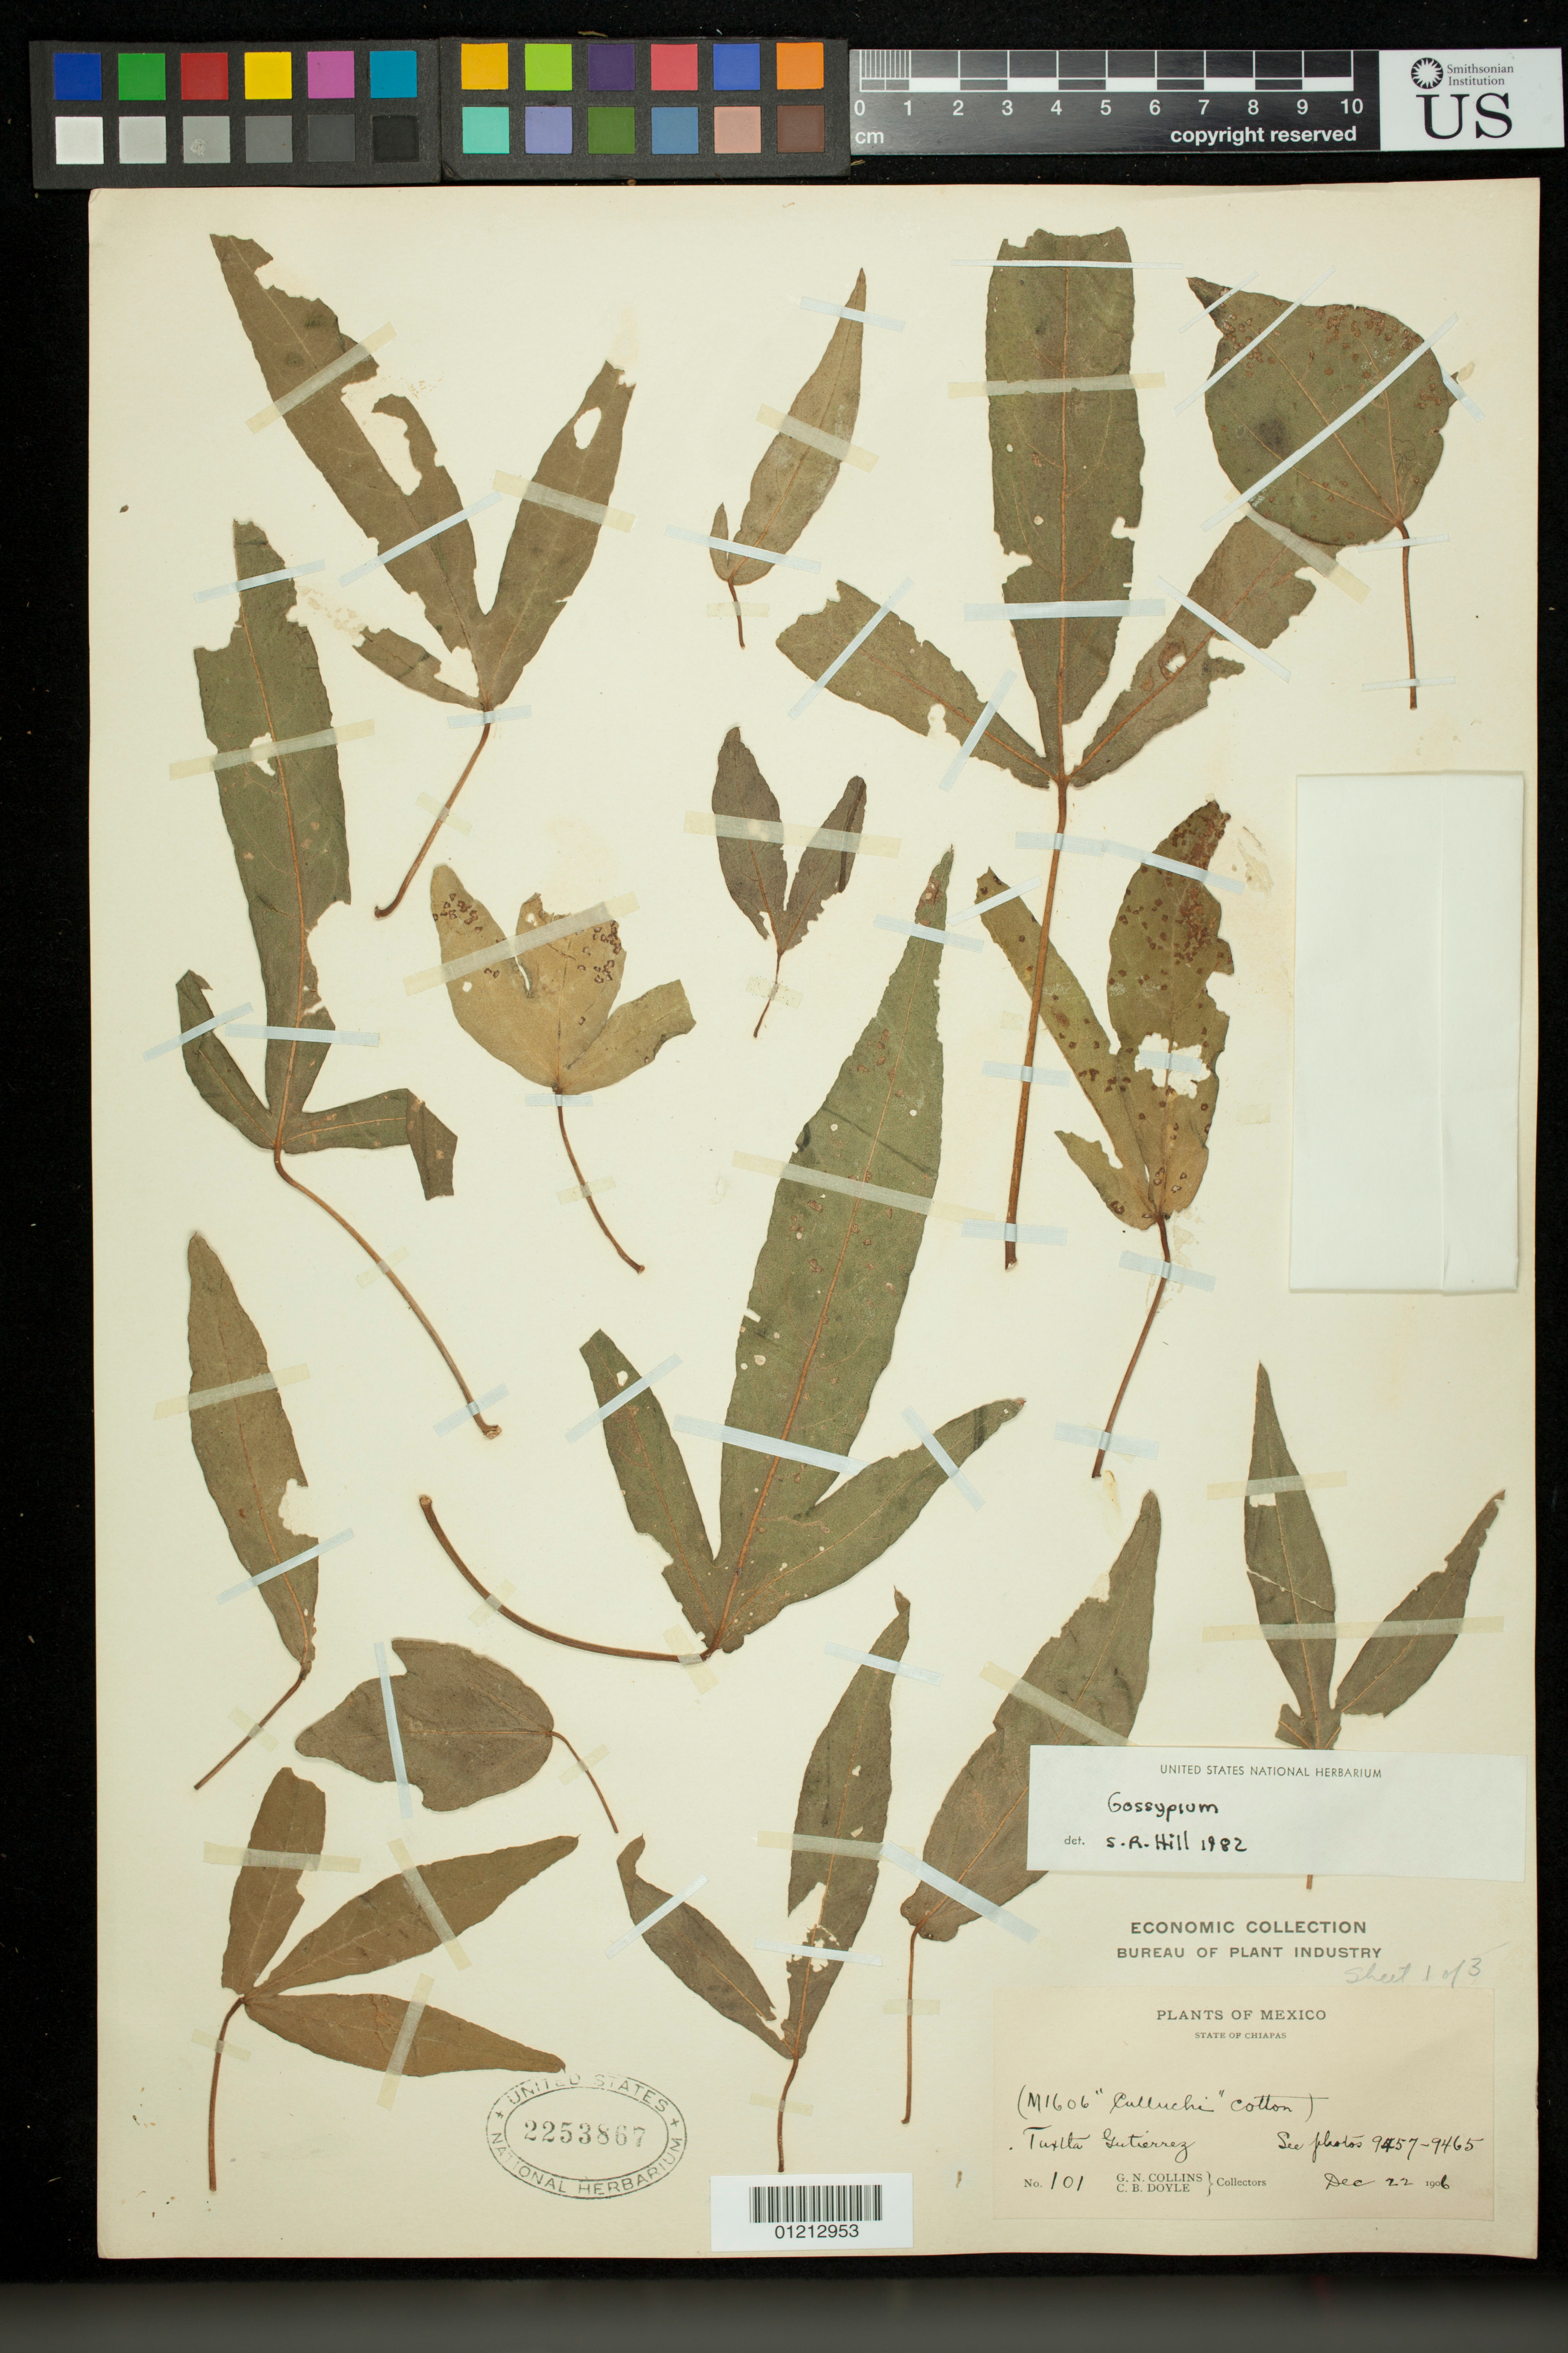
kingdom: Plantae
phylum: Tracheophyta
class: Magnoliopsida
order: Malvales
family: Malvaceae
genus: Gossypium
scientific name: Gossypium sp.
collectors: G. N. Collins & C. Doyle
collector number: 101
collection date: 1906-12-22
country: Mexico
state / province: Chiapas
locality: Tuxtla Gutierrez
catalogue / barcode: US 2253867